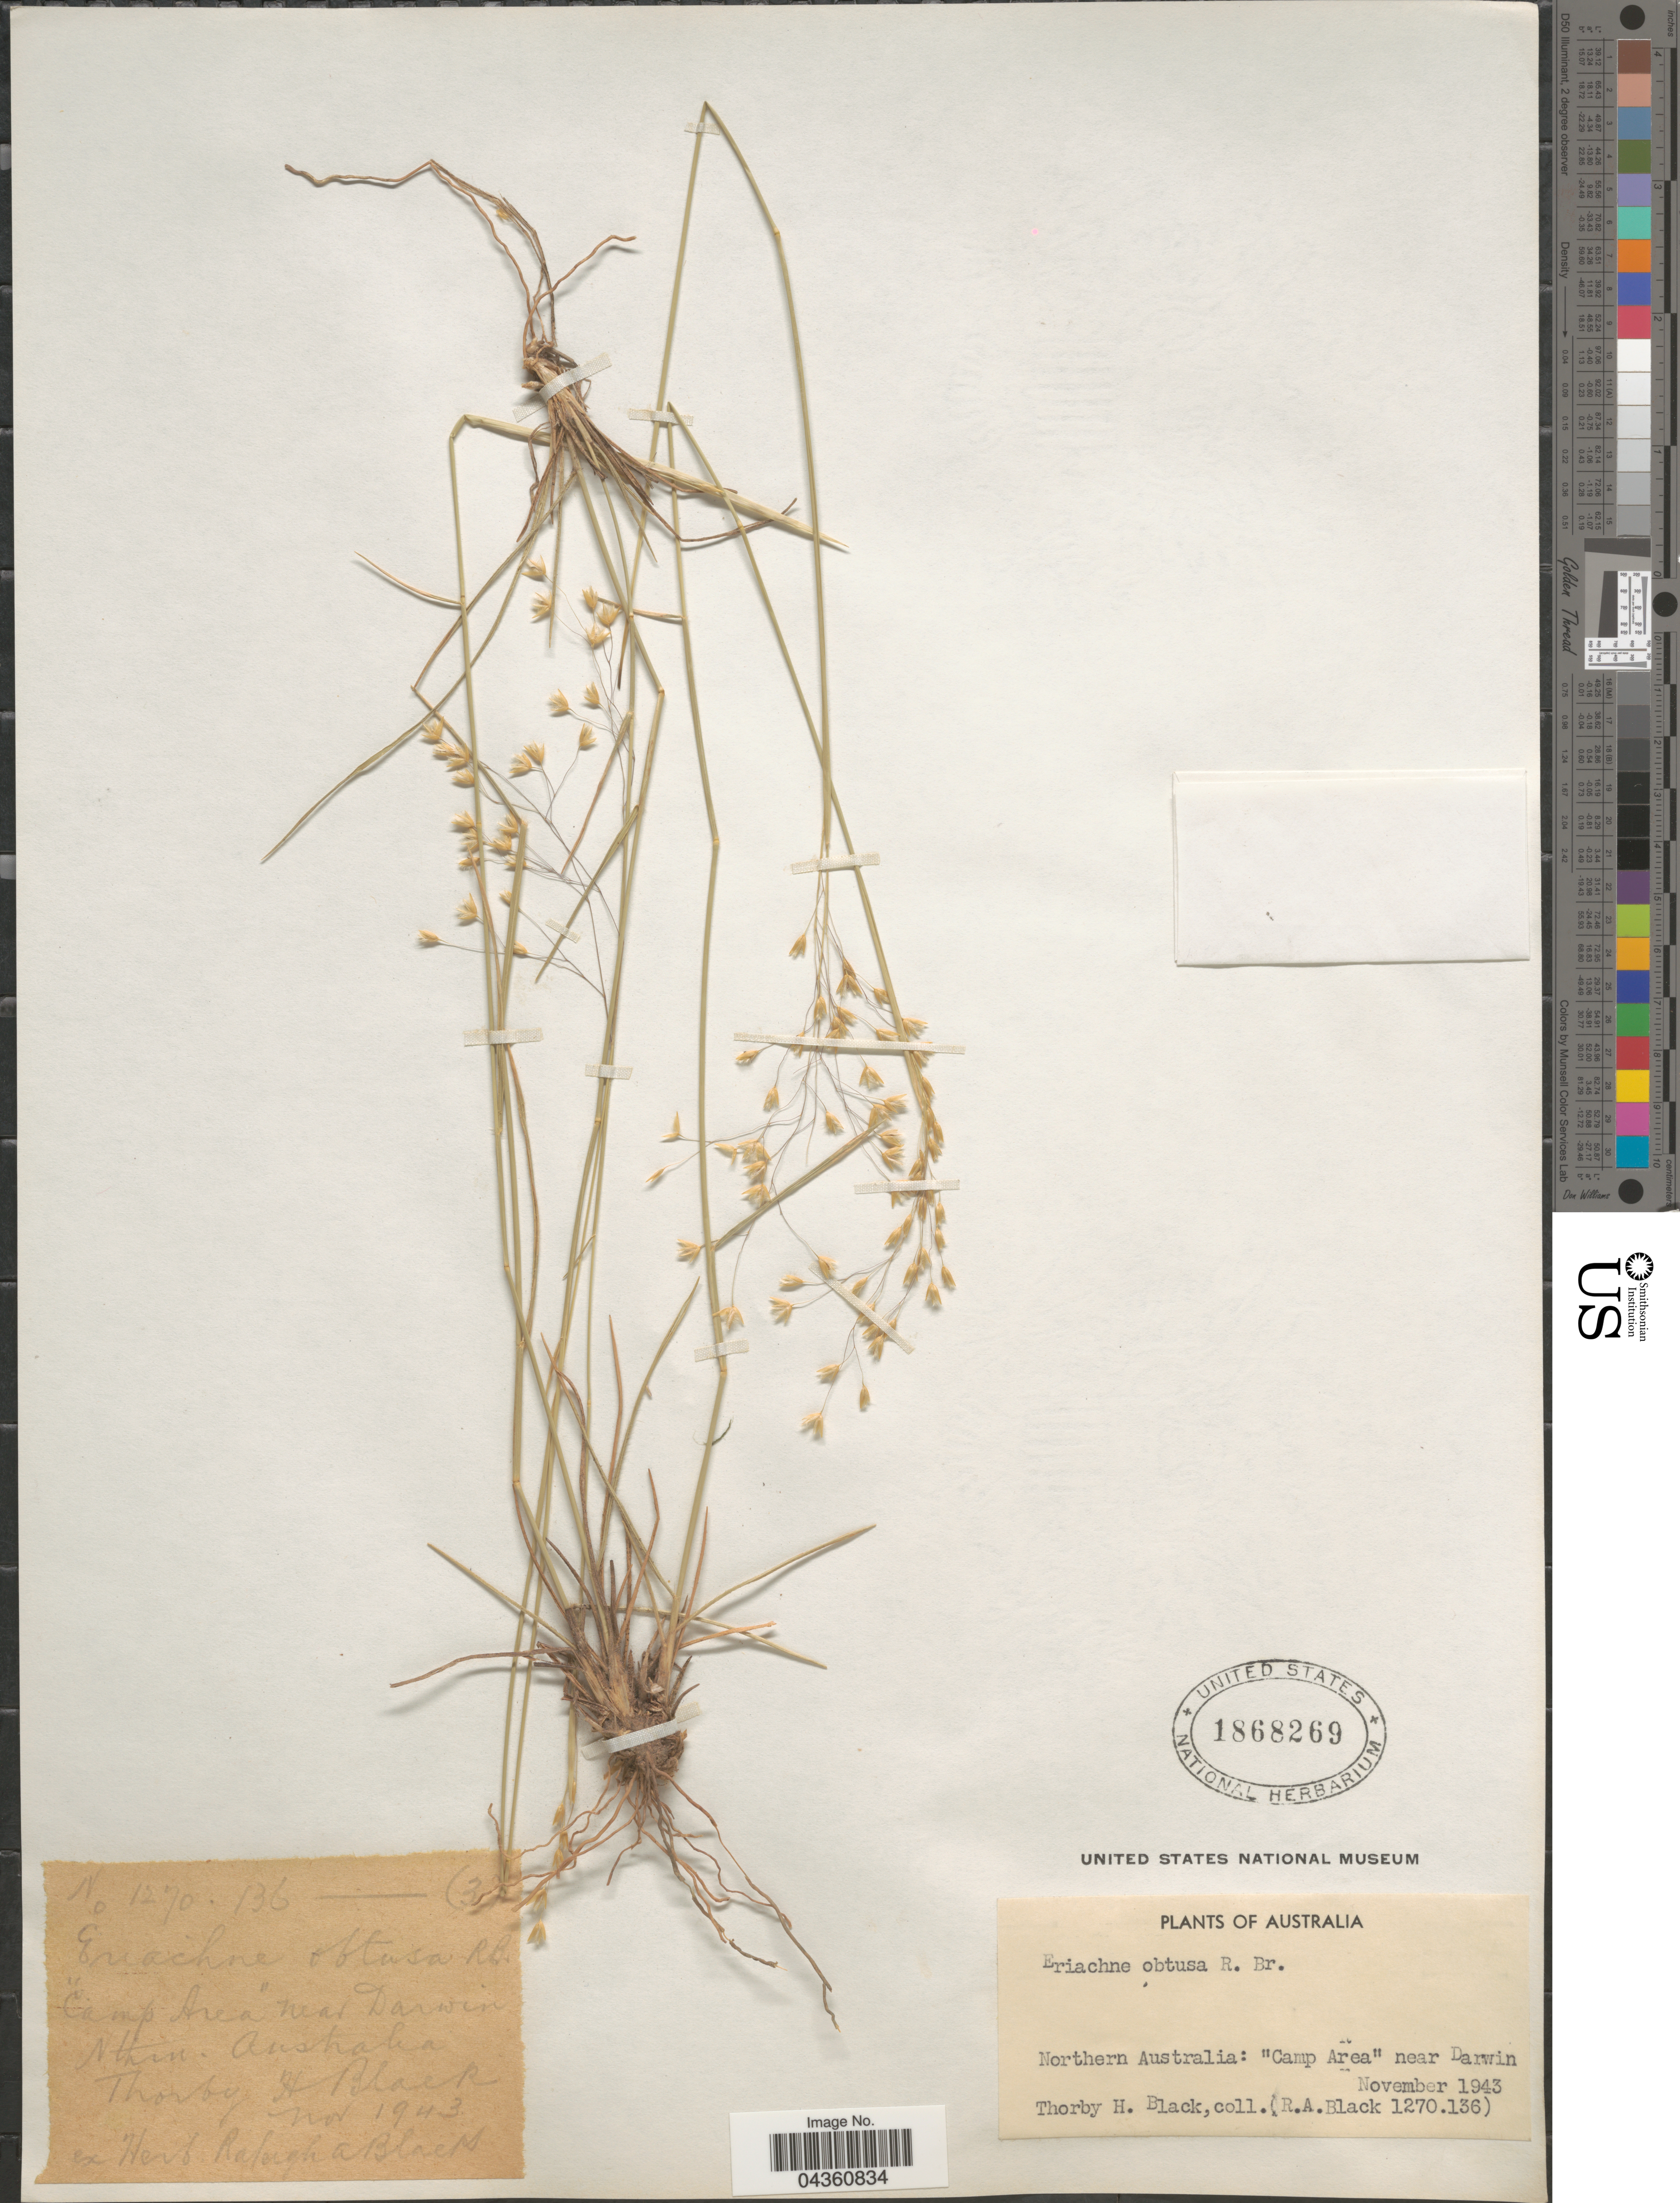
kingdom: Plantae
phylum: Tracheophyta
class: Liliopsida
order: Poales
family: Poaceae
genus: Eriachne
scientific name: Eriachne obtusa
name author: R. Br.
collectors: T. Black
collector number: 1270.136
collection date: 1943-11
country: Australia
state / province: Northern Territory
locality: Northern Australia: "Camp Area" near Darwin.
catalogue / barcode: US 1868269